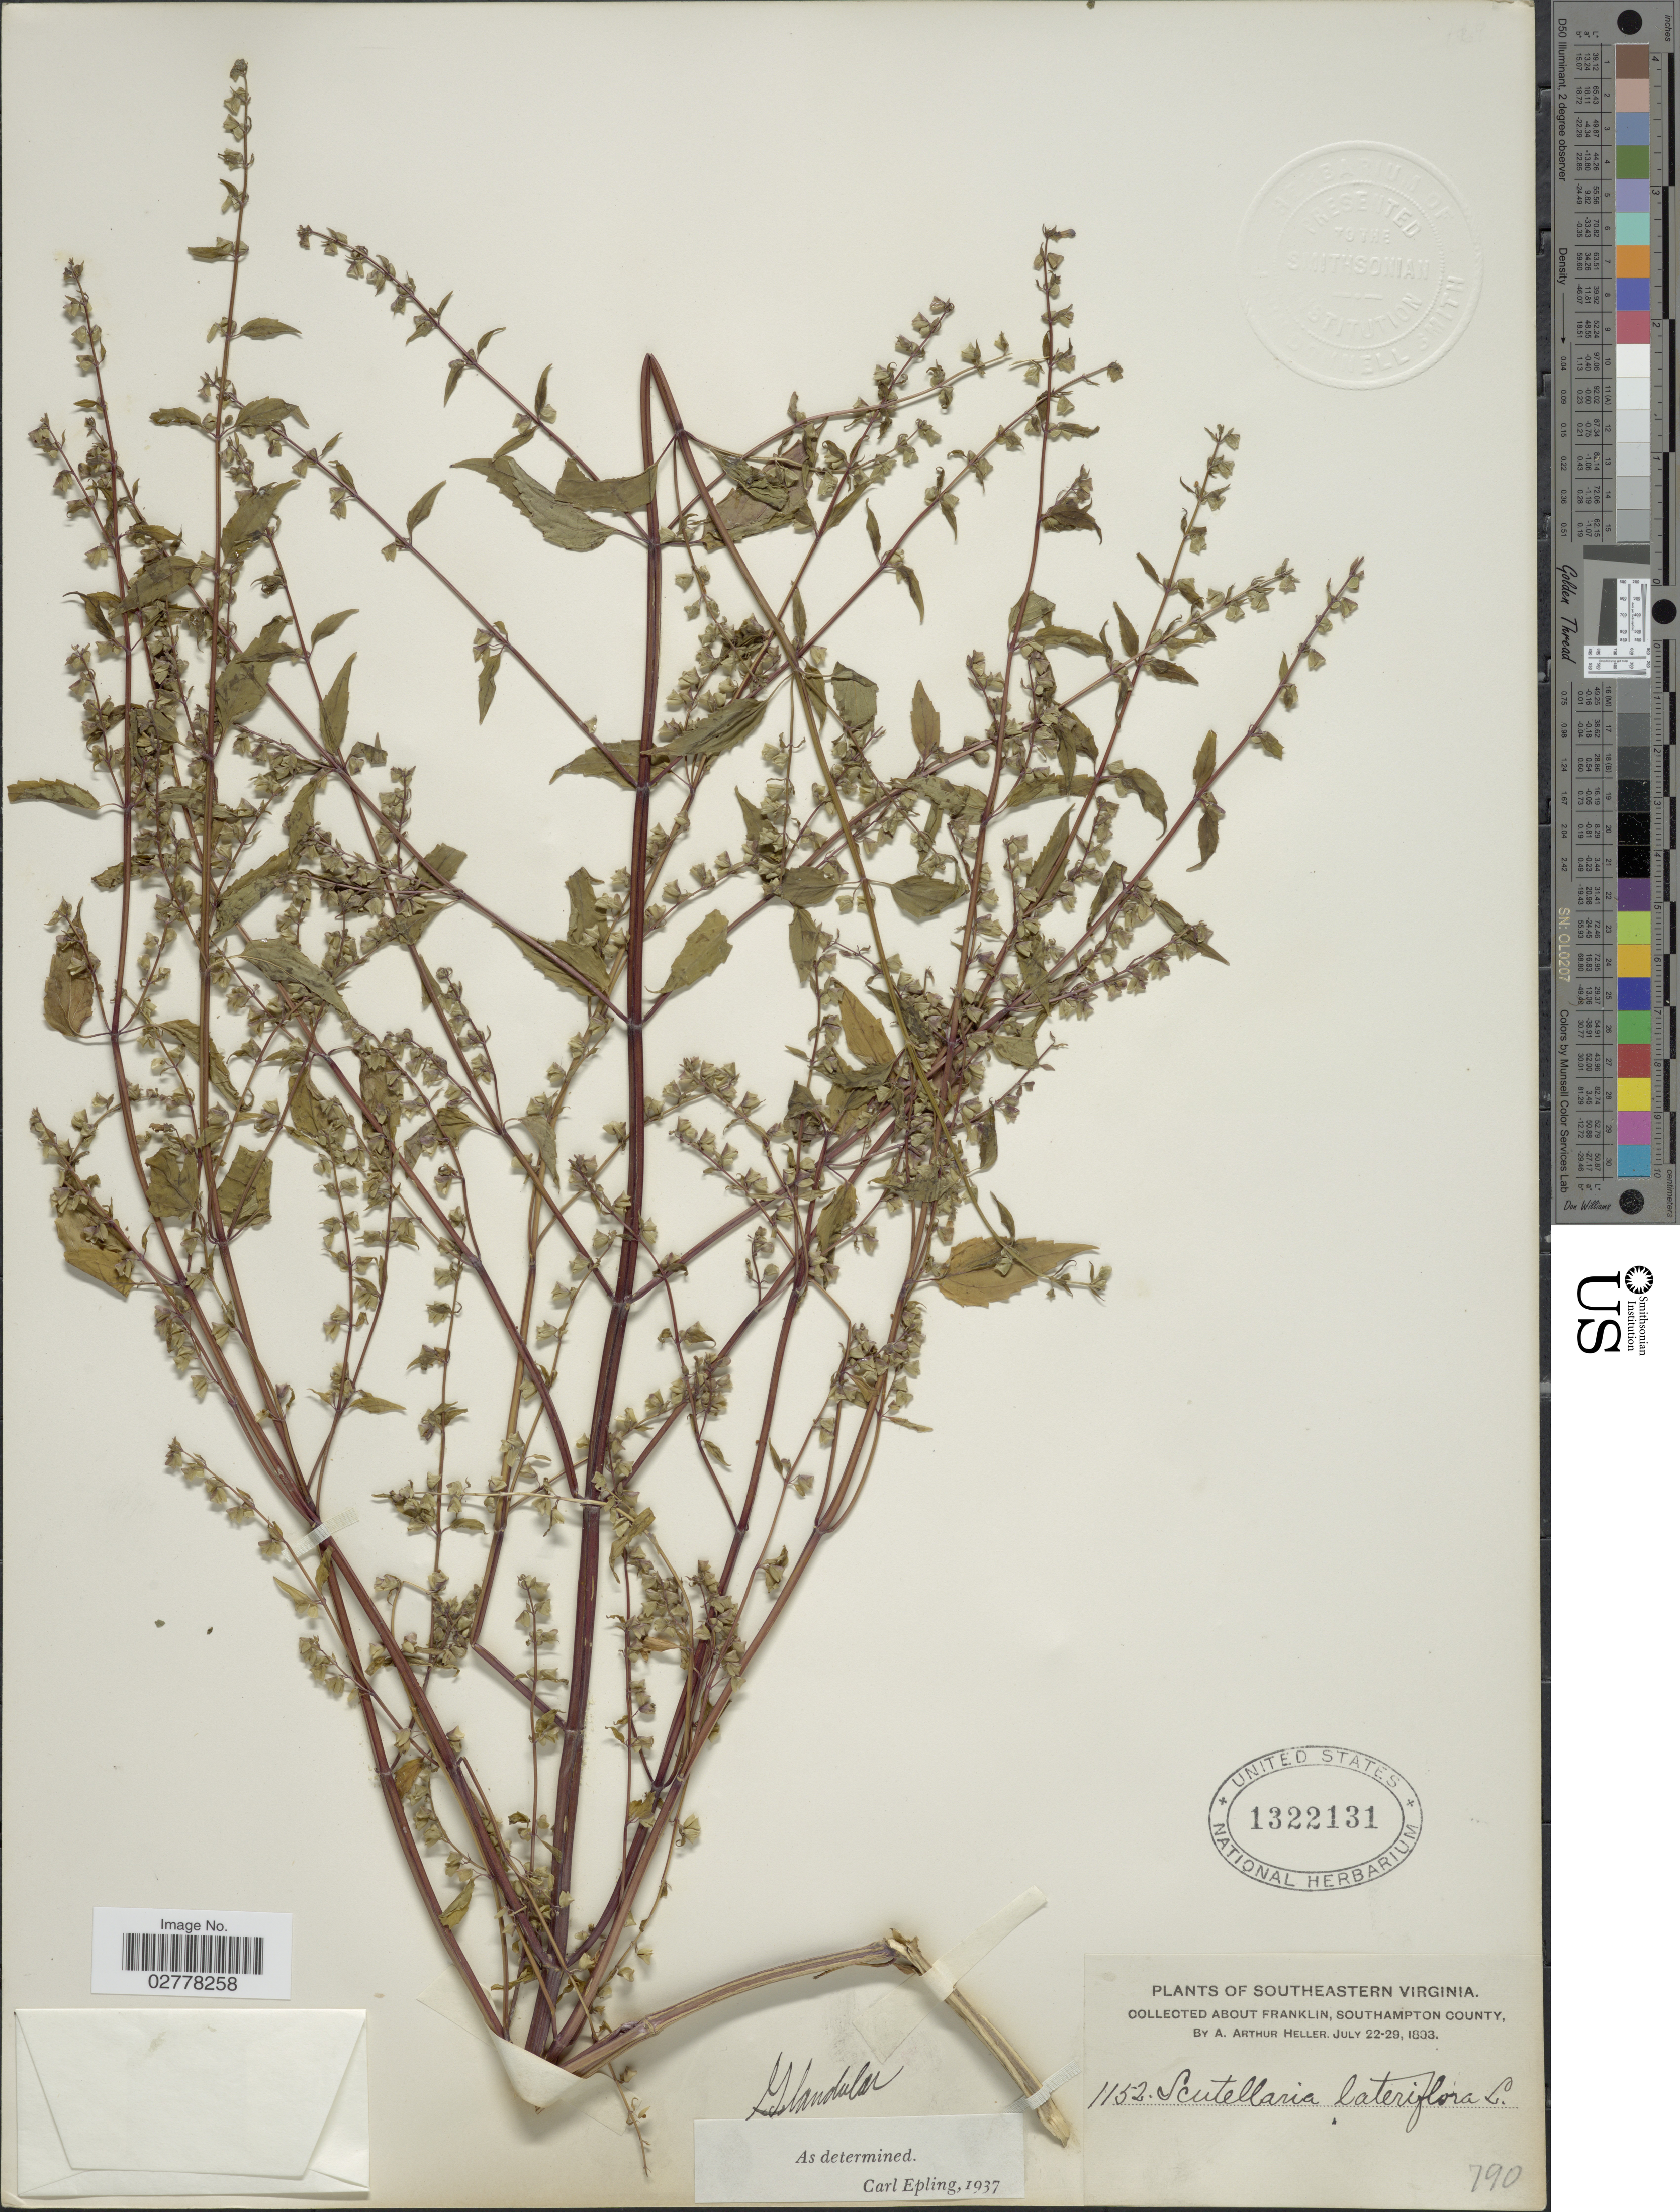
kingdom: Plantae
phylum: Tracheophyta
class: Magnoliopsida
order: Lamiales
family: Lamiaceae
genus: Scutellaria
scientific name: Scutellaria lateriflora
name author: L.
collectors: A. A. Heller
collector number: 1152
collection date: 1893-07-22/1893-07-29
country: United States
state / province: Virginia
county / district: Southampton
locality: Southeastern Virginia. About Franklin, Southampton County.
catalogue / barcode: US 1322131